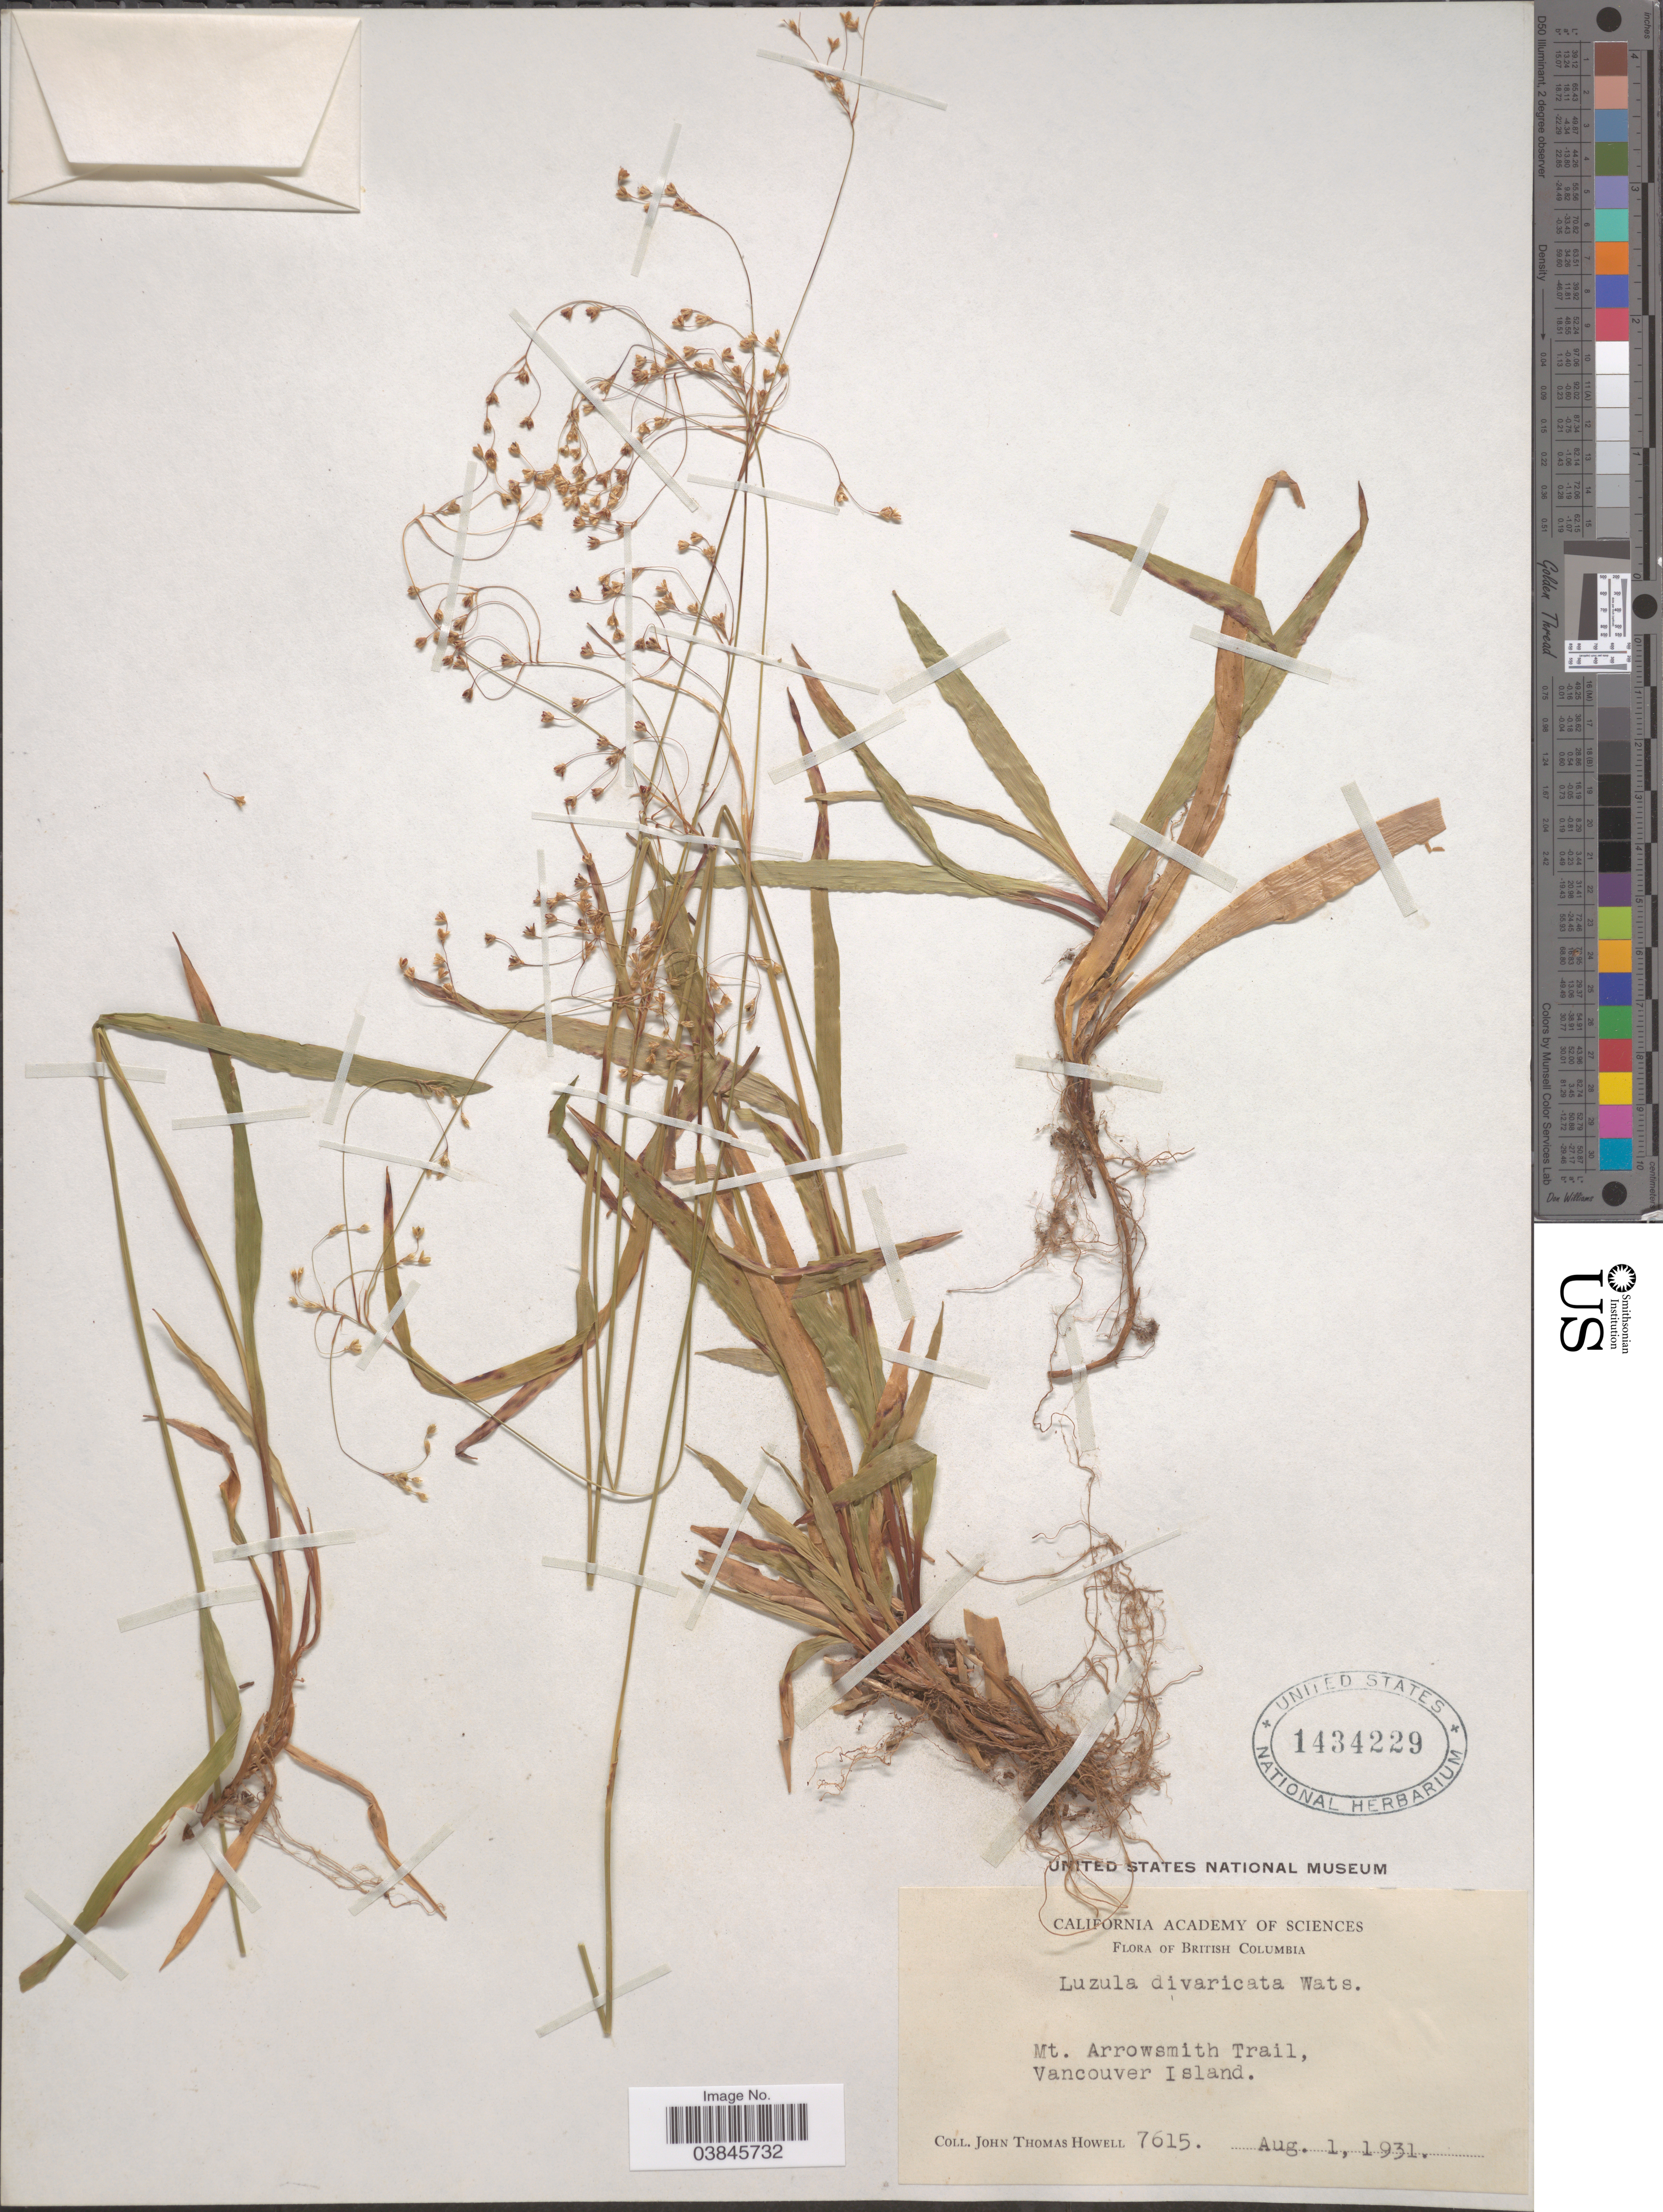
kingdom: Plantae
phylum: Tracheophyta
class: Liliopsida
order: Poales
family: Juncaceae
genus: Luzula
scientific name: Luzula divaricata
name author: S. Watson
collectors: J. T. Howell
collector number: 7615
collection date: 1931-08-01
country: Canada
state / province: British Columbia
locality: Mt. Arrowsmith Trail, Vancouver Island.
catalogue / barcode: US 1434229